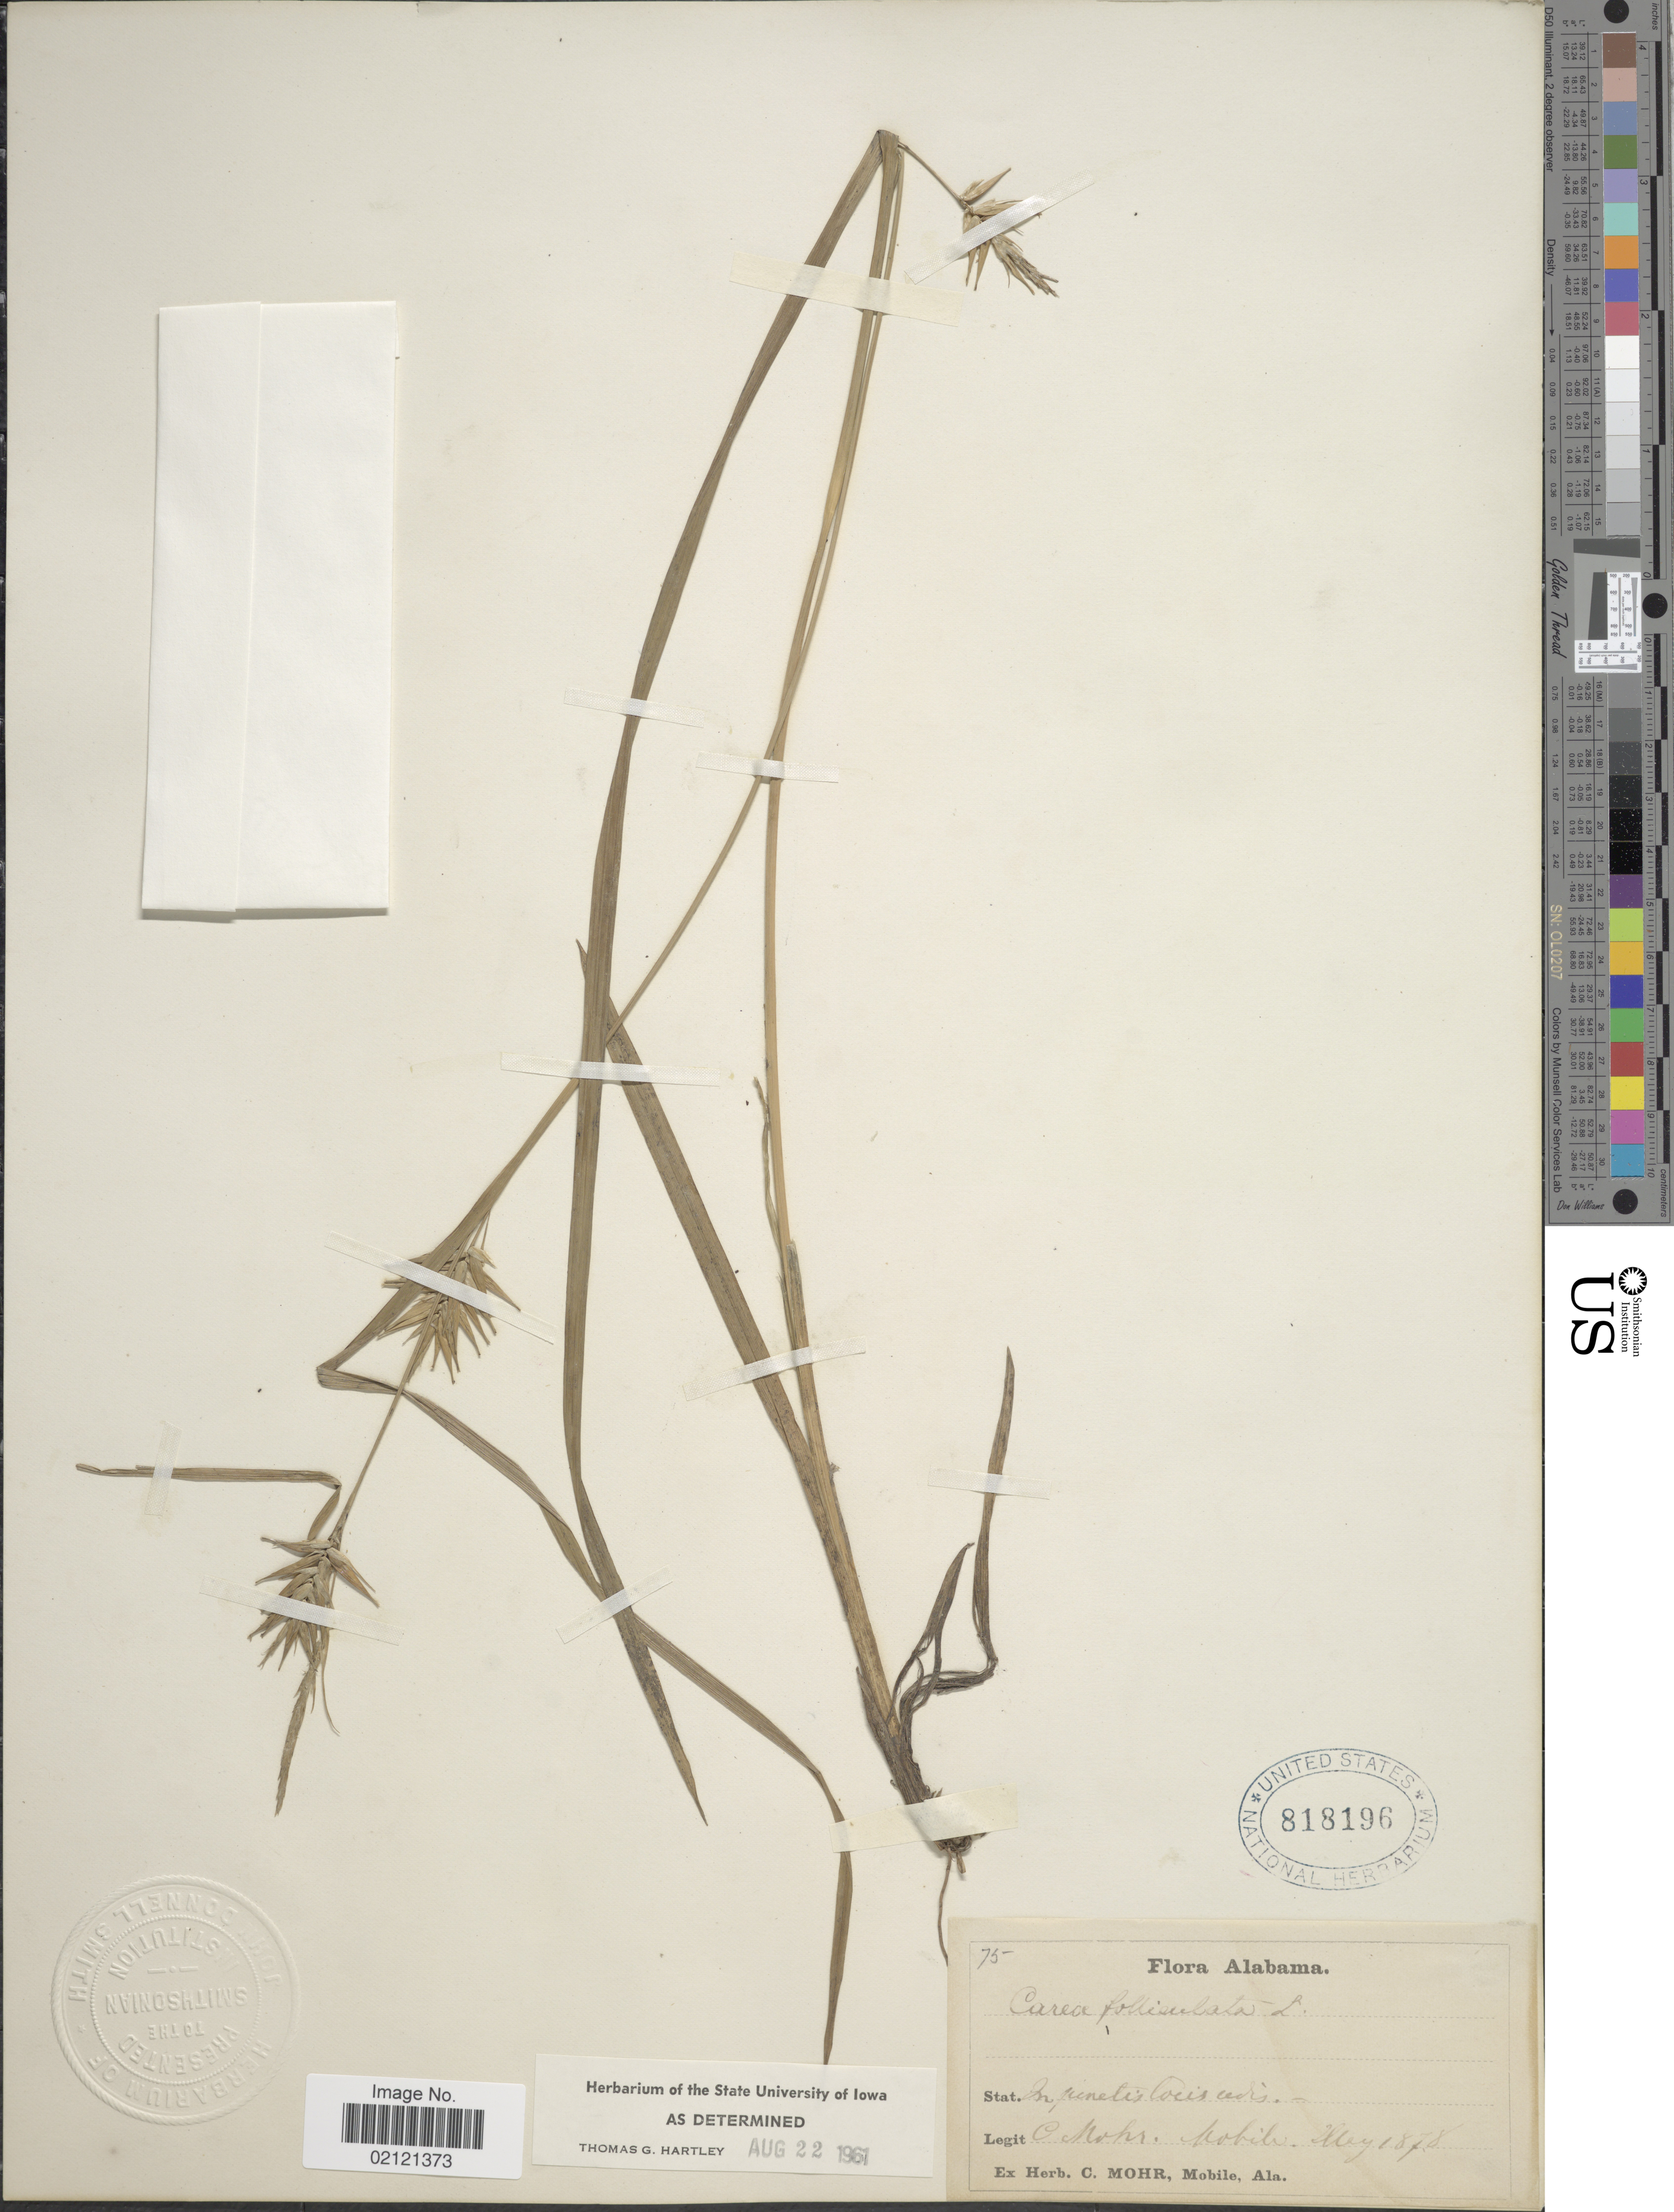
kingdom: Plantae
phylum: Tracheophyta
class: Liliopsida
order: Poales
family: Cyperaceae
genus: Carex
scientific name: Carex lonchocarpa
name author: Willd. ex Spreng.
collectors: C. T. Mohr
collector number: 75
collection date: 1878-05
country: United States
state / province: Alabama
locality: Mobile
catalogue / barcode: US 818196